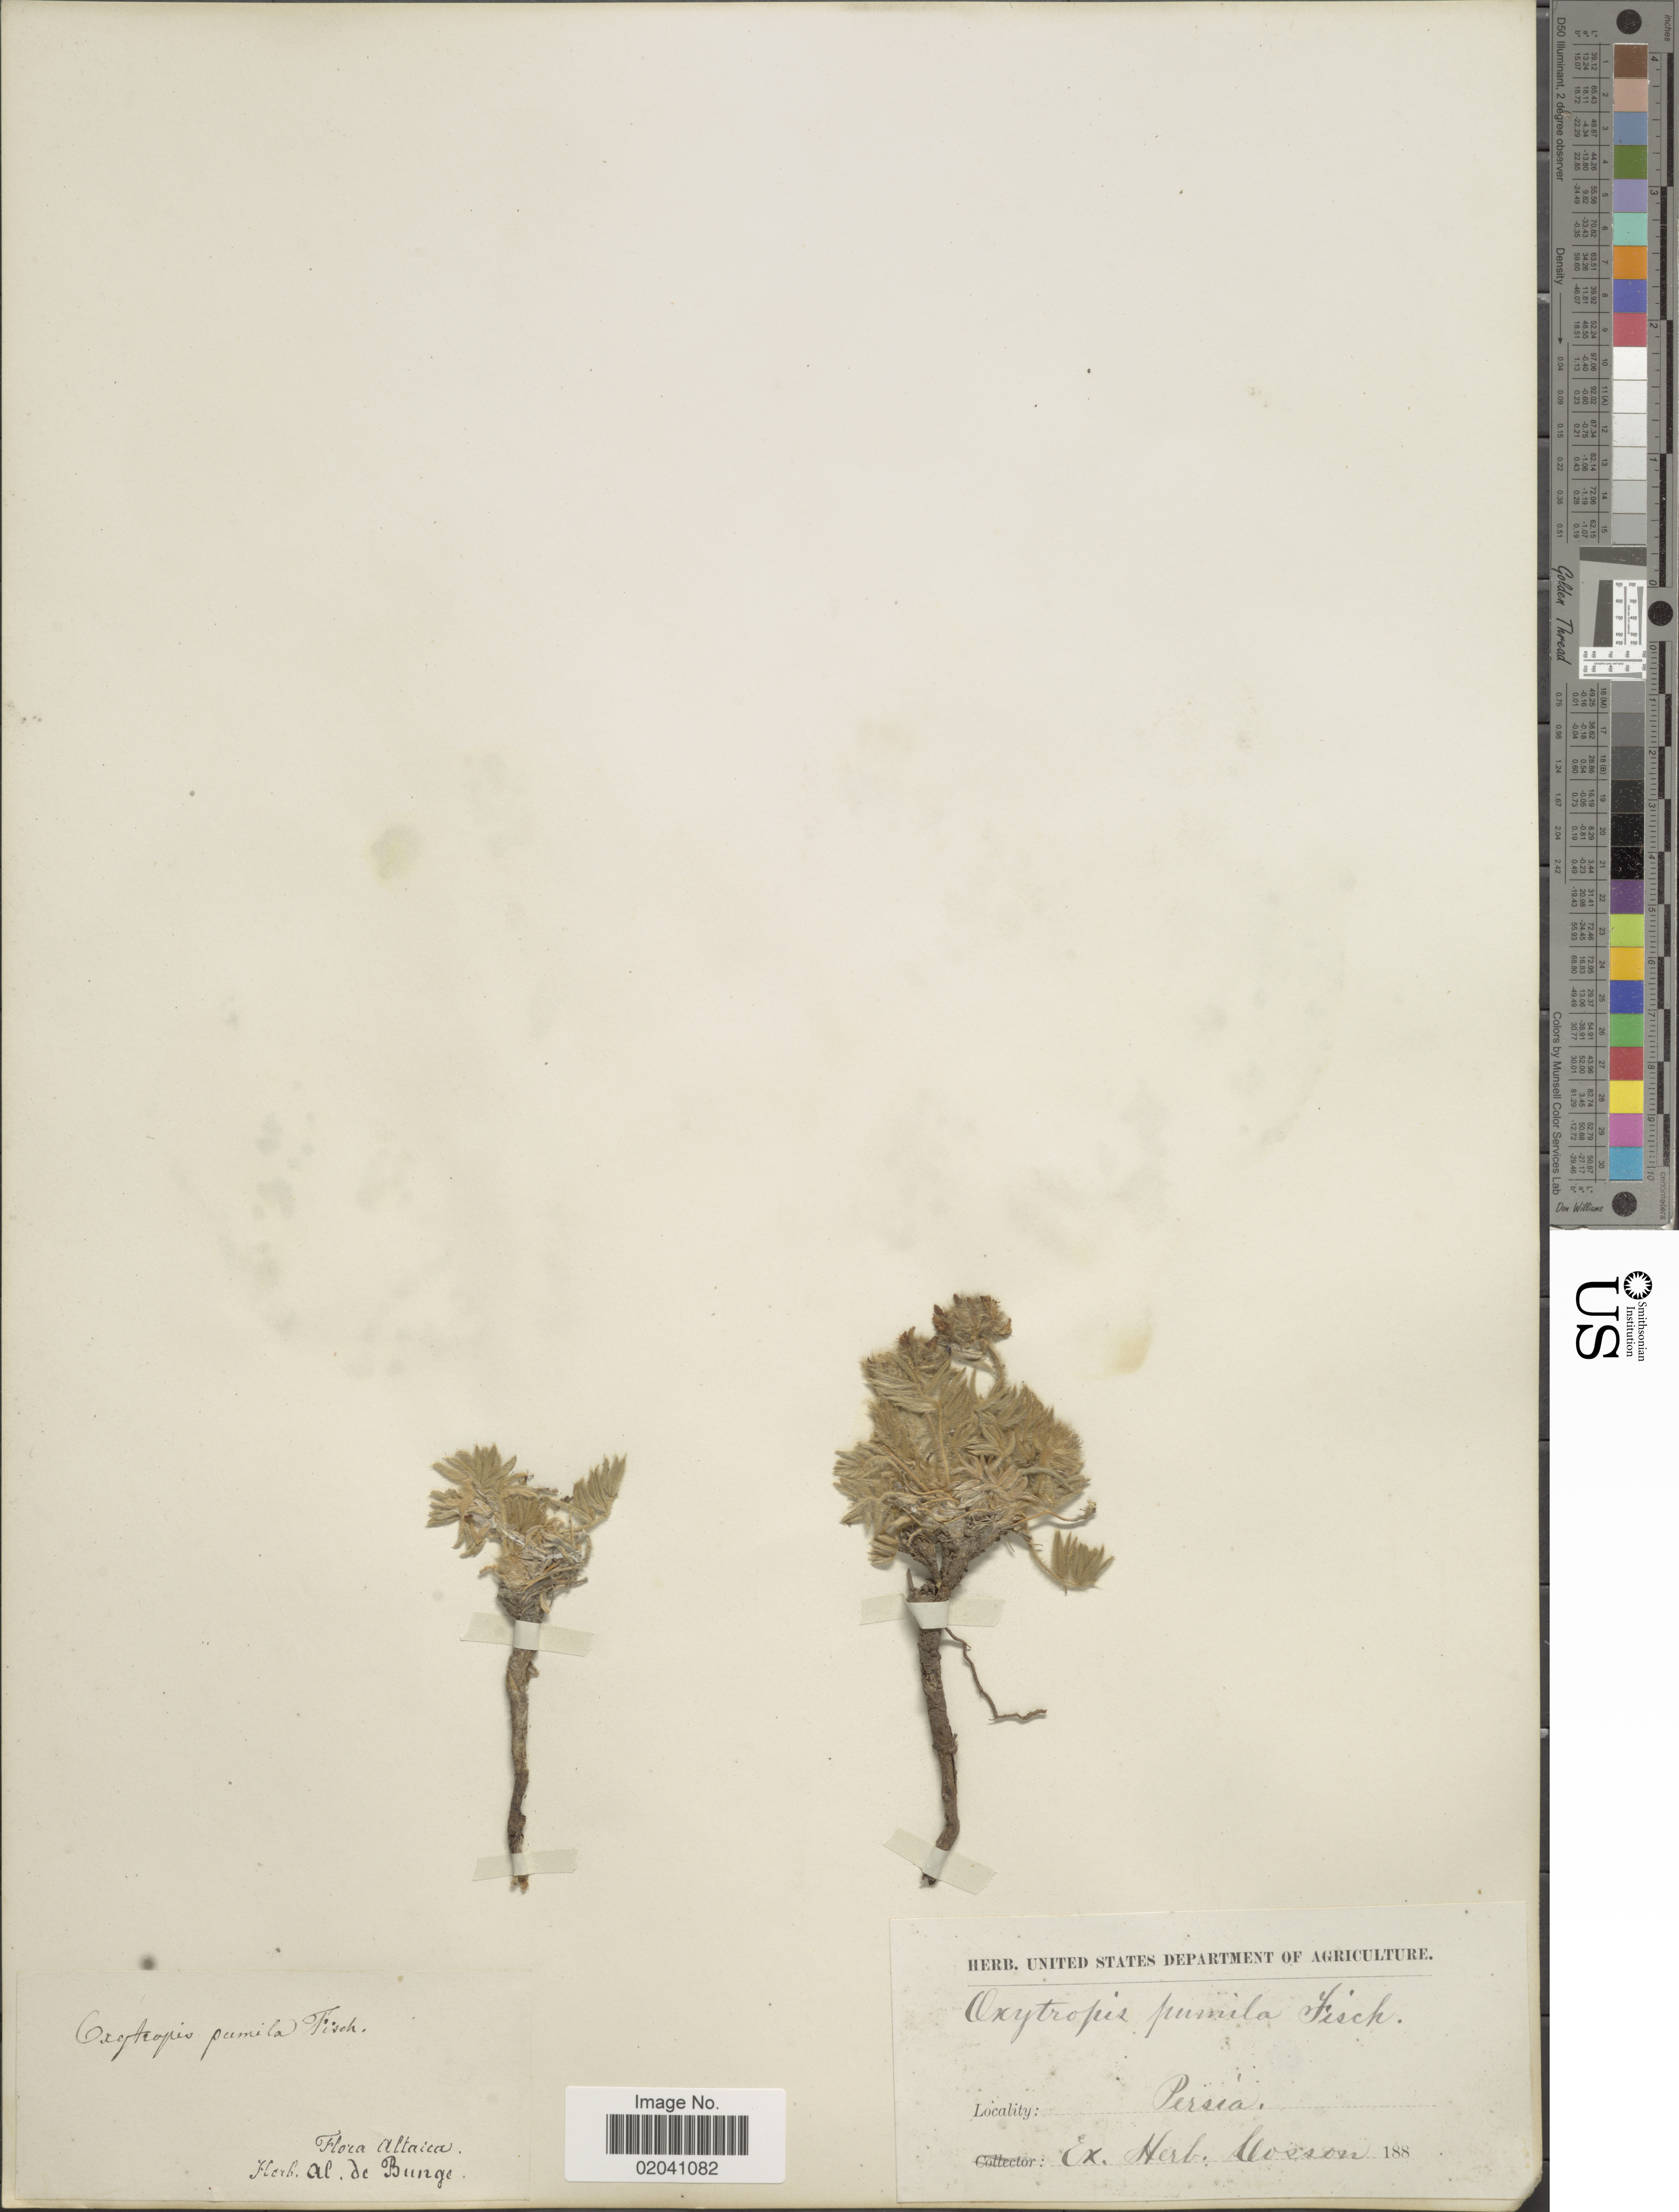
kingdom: Plantae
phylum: Tracheophyta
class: Magnoliopsida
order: Fabales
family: Fabaceae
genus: Oxytropis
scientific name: Oxytropis pumila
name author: DC.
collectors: ex herb. Al. de Bung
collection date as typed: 188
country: Iran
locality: Altaica, Persia